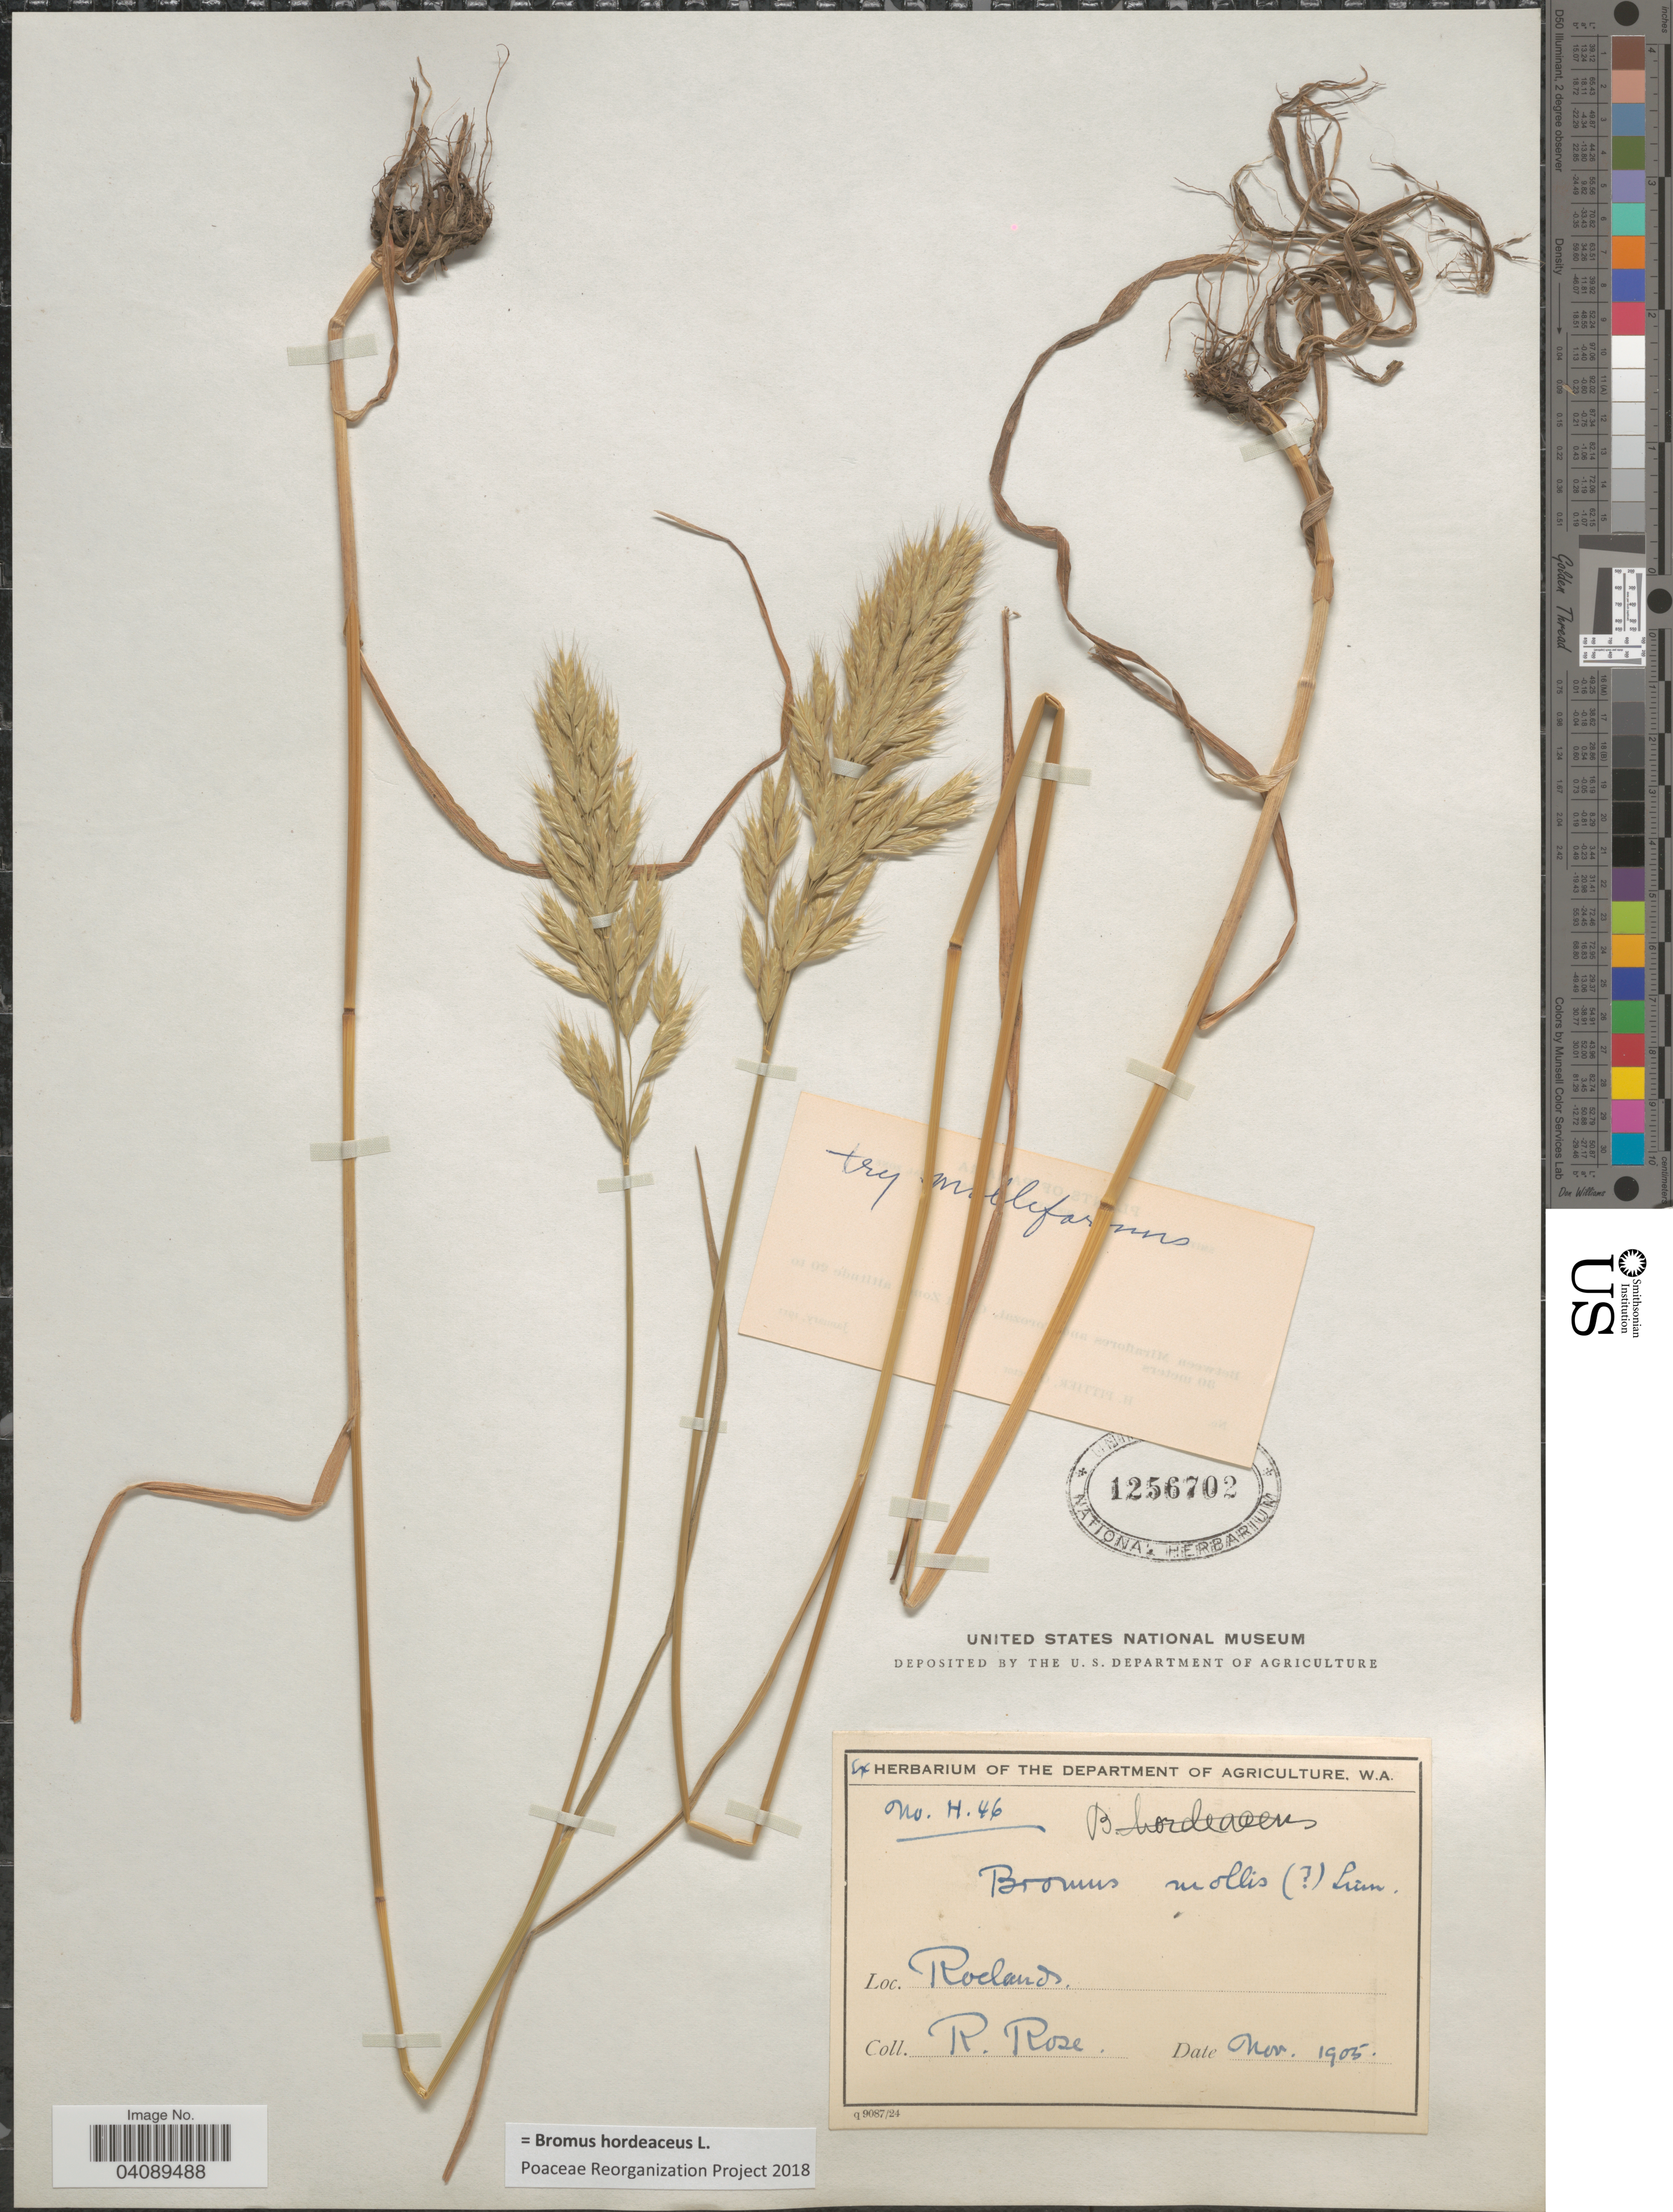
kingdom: Plantae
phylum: Tracheophyta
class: Liliopsida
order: Poales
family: Poaceae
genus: Bromus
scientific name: Bromus hordeaceus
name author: L.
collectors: R. Rose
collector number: H46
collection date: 1905-11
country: Australia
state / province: Western Australia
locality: Roelands.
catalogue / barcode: US 1256702